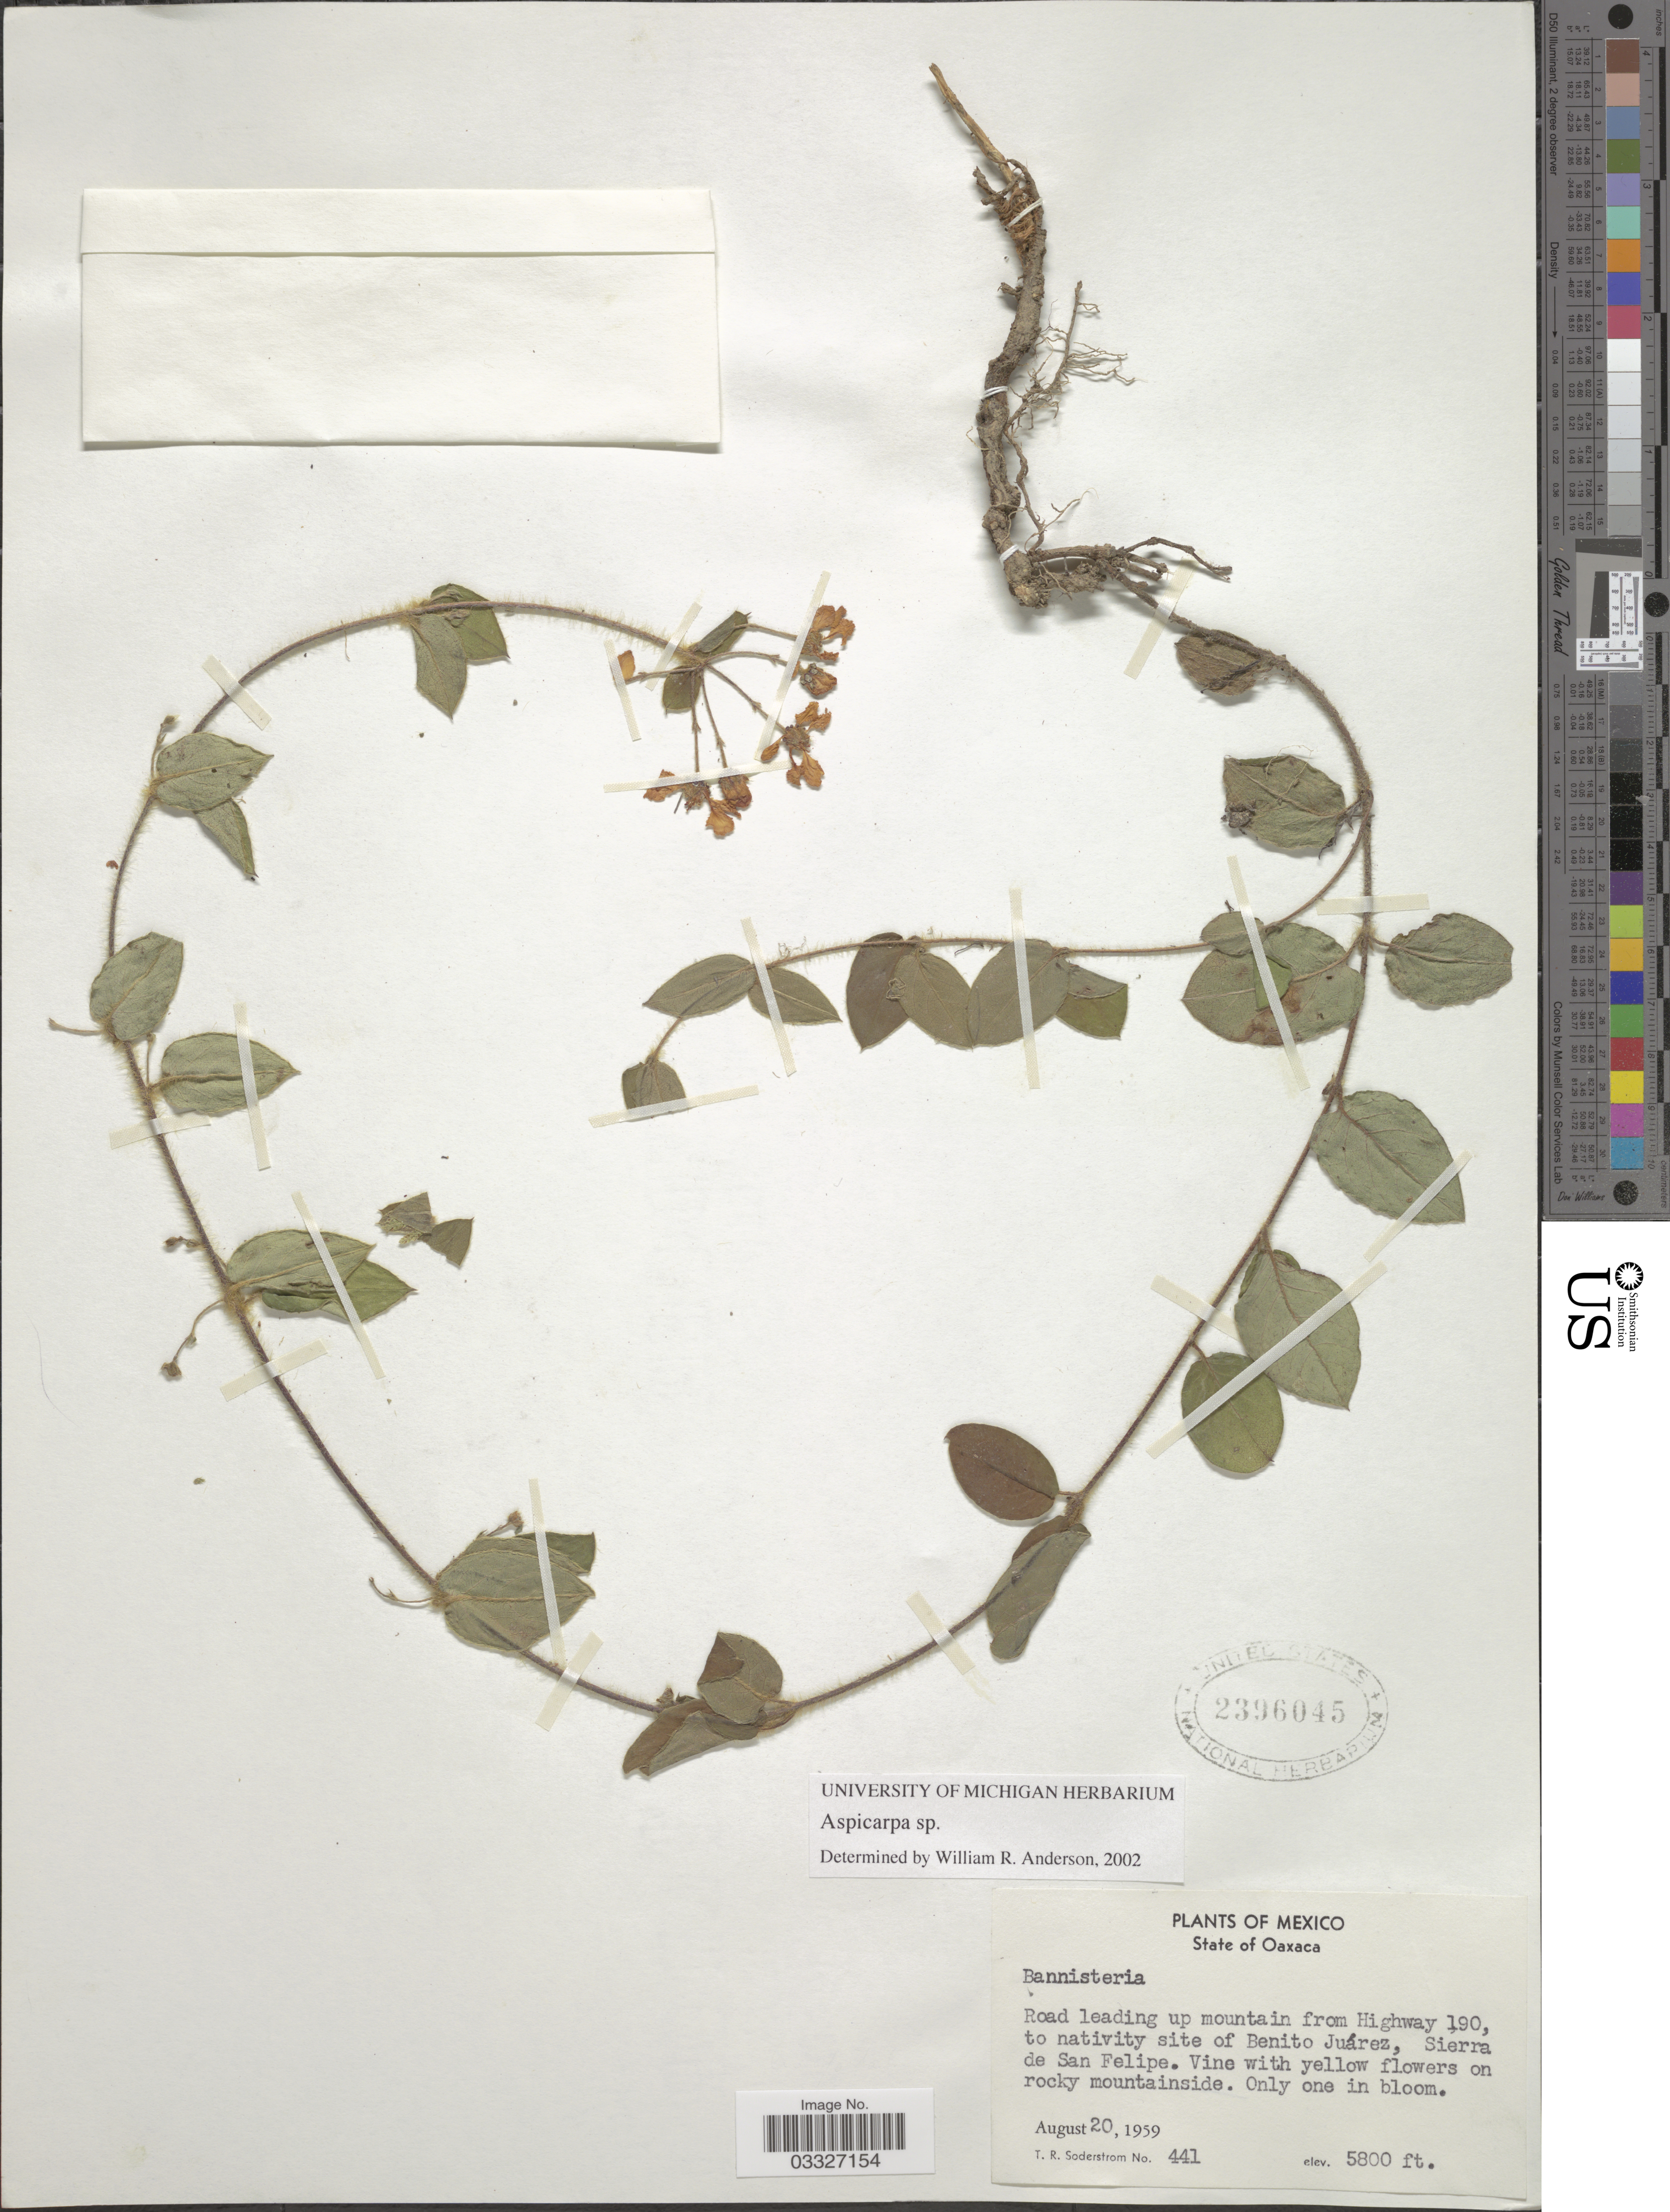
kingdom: Plantae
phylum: Tracheophyta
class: Magnoliopsida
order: Malpighiales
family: Malpighiaceae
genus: Aspicarpa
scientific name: Aspicarpa sp.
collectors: T. R. Soderstrom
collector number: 441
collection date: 1959-08-20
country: Mexico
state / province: Oaxaca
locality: Road leading up mountain from Highway 190, to nativity site of Benito Juárez, Sierra de San Felipe.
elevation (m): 1768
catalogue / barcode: US 2396045